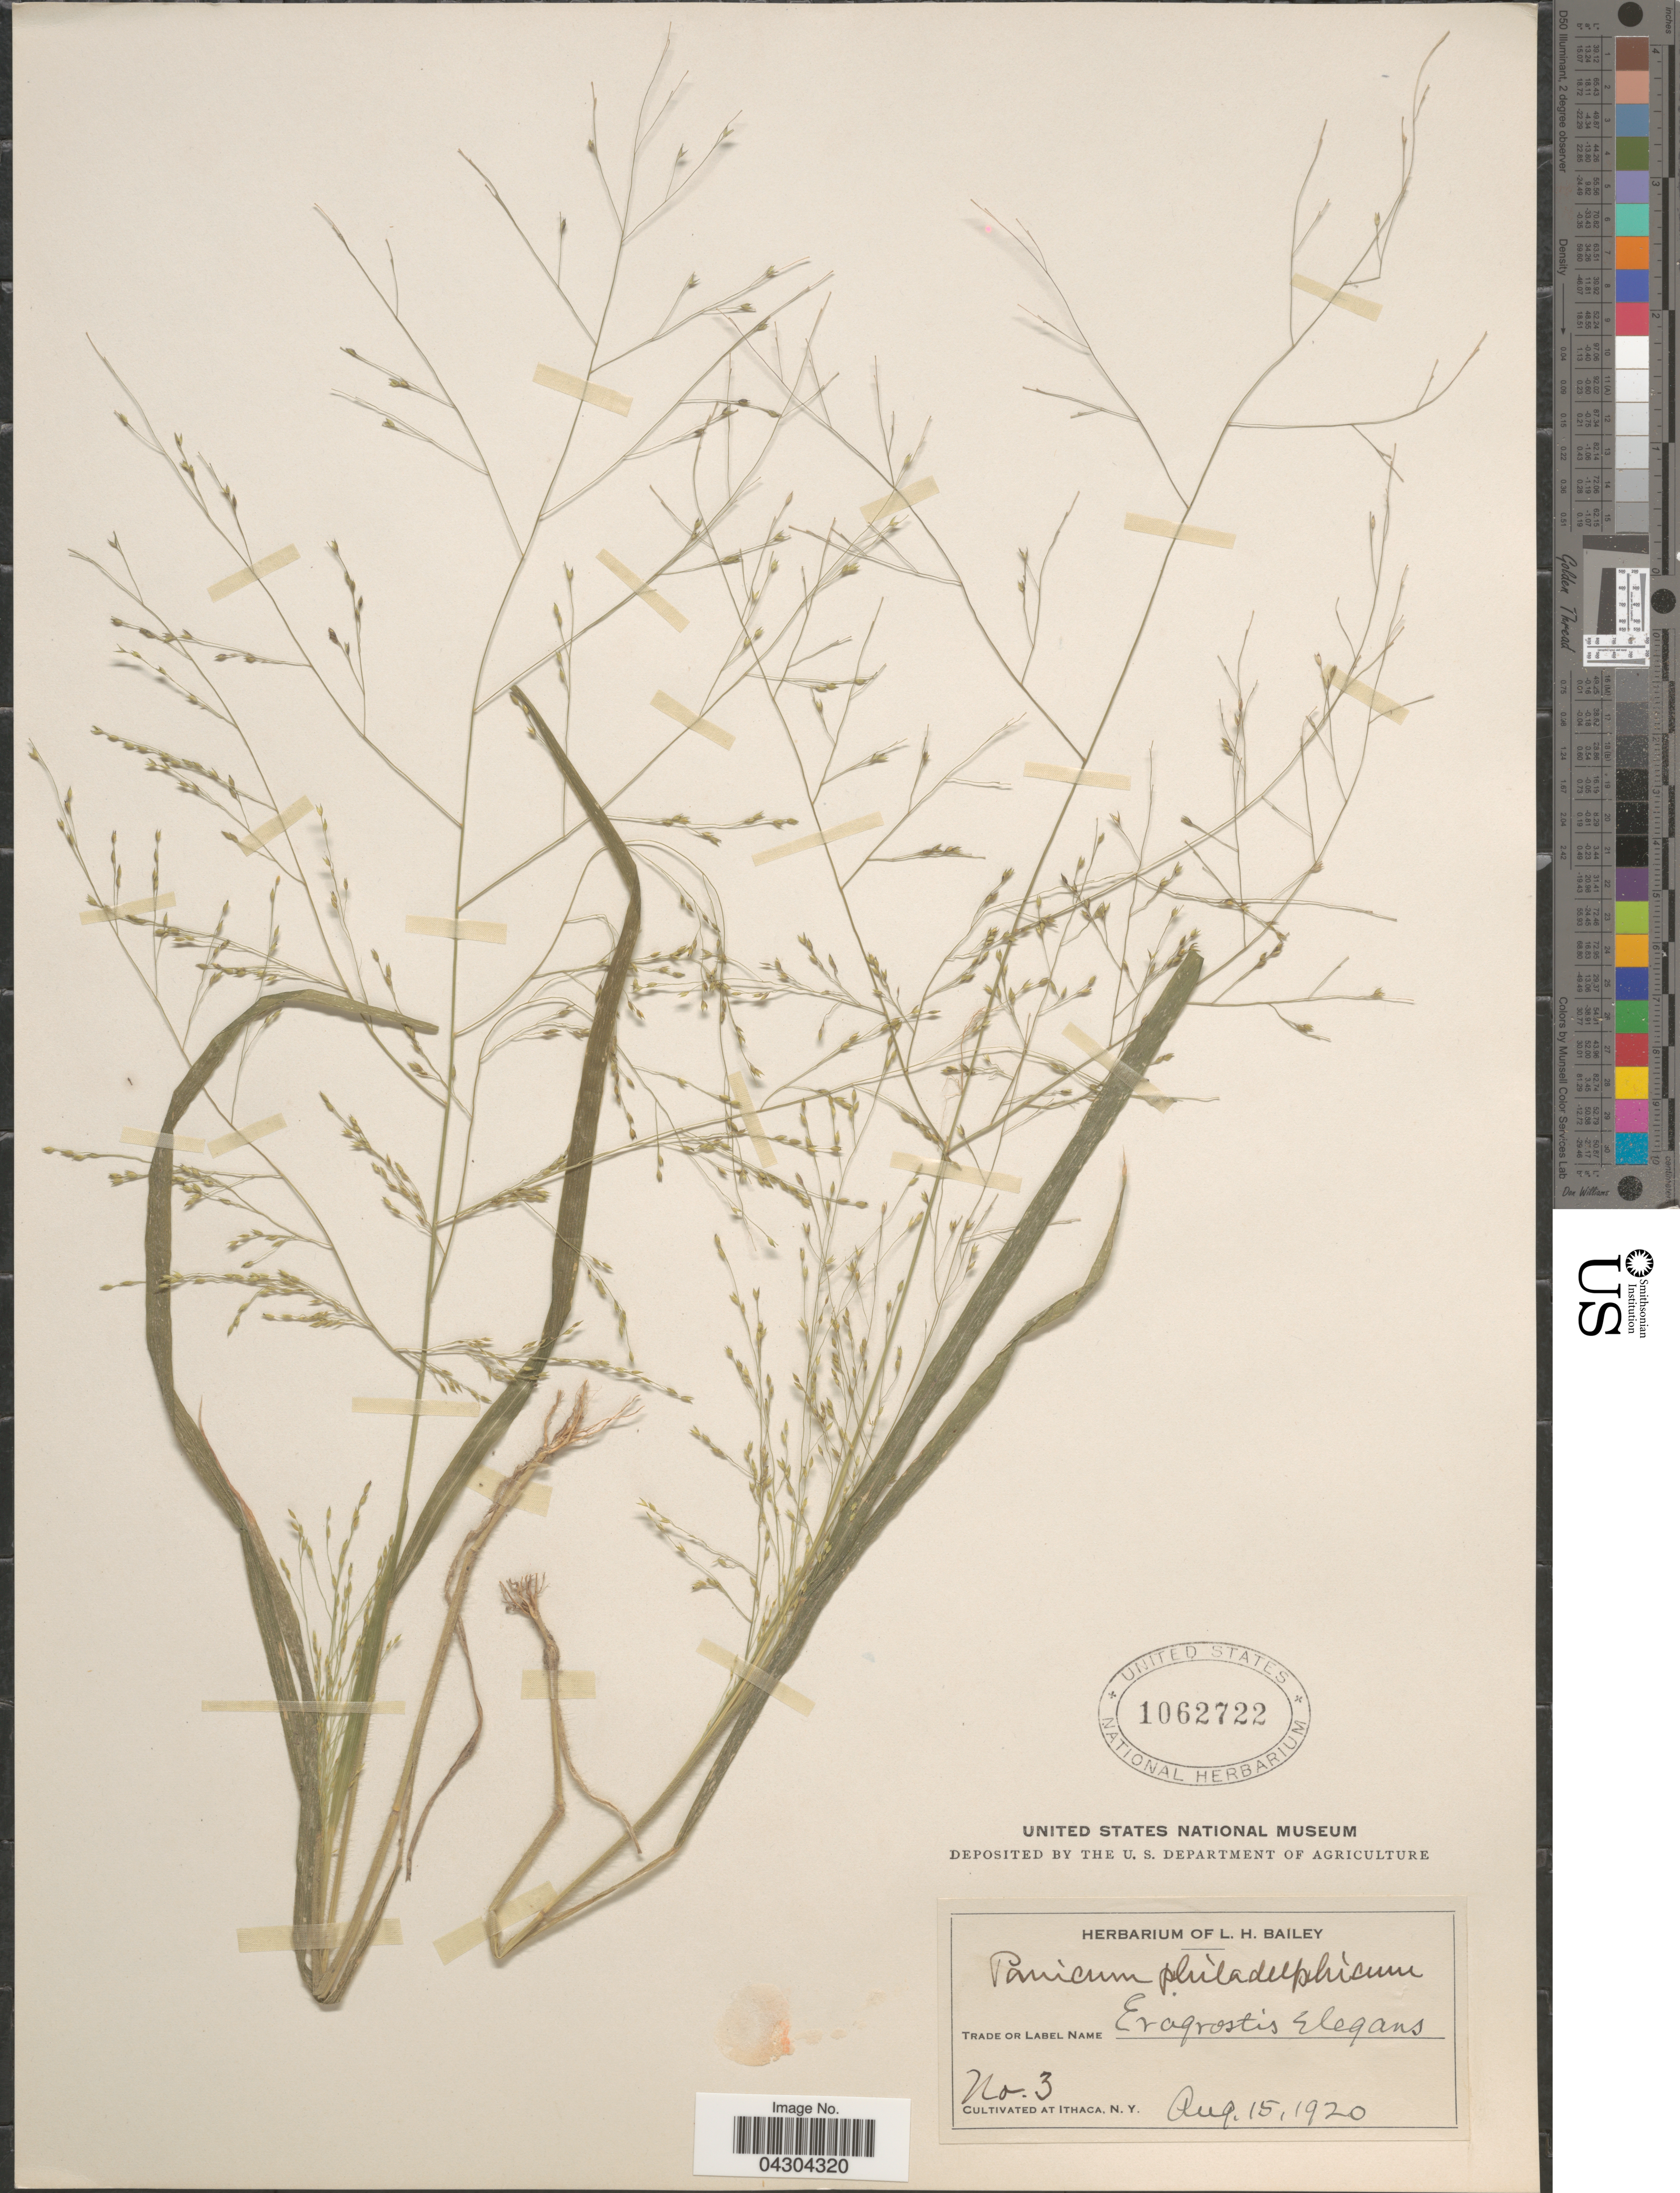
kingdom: Plantae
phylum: Tracheophyta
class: Liliopsida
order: Poales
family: Poaceae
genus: Panicum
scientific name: Panicum philadelphicum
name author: Bernh. ex Trin.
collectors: ex herb. L. H. Bailey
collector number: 3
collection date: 1920-08-15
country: United States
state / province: New York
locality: At Ithaca.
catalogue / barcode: US 1062722